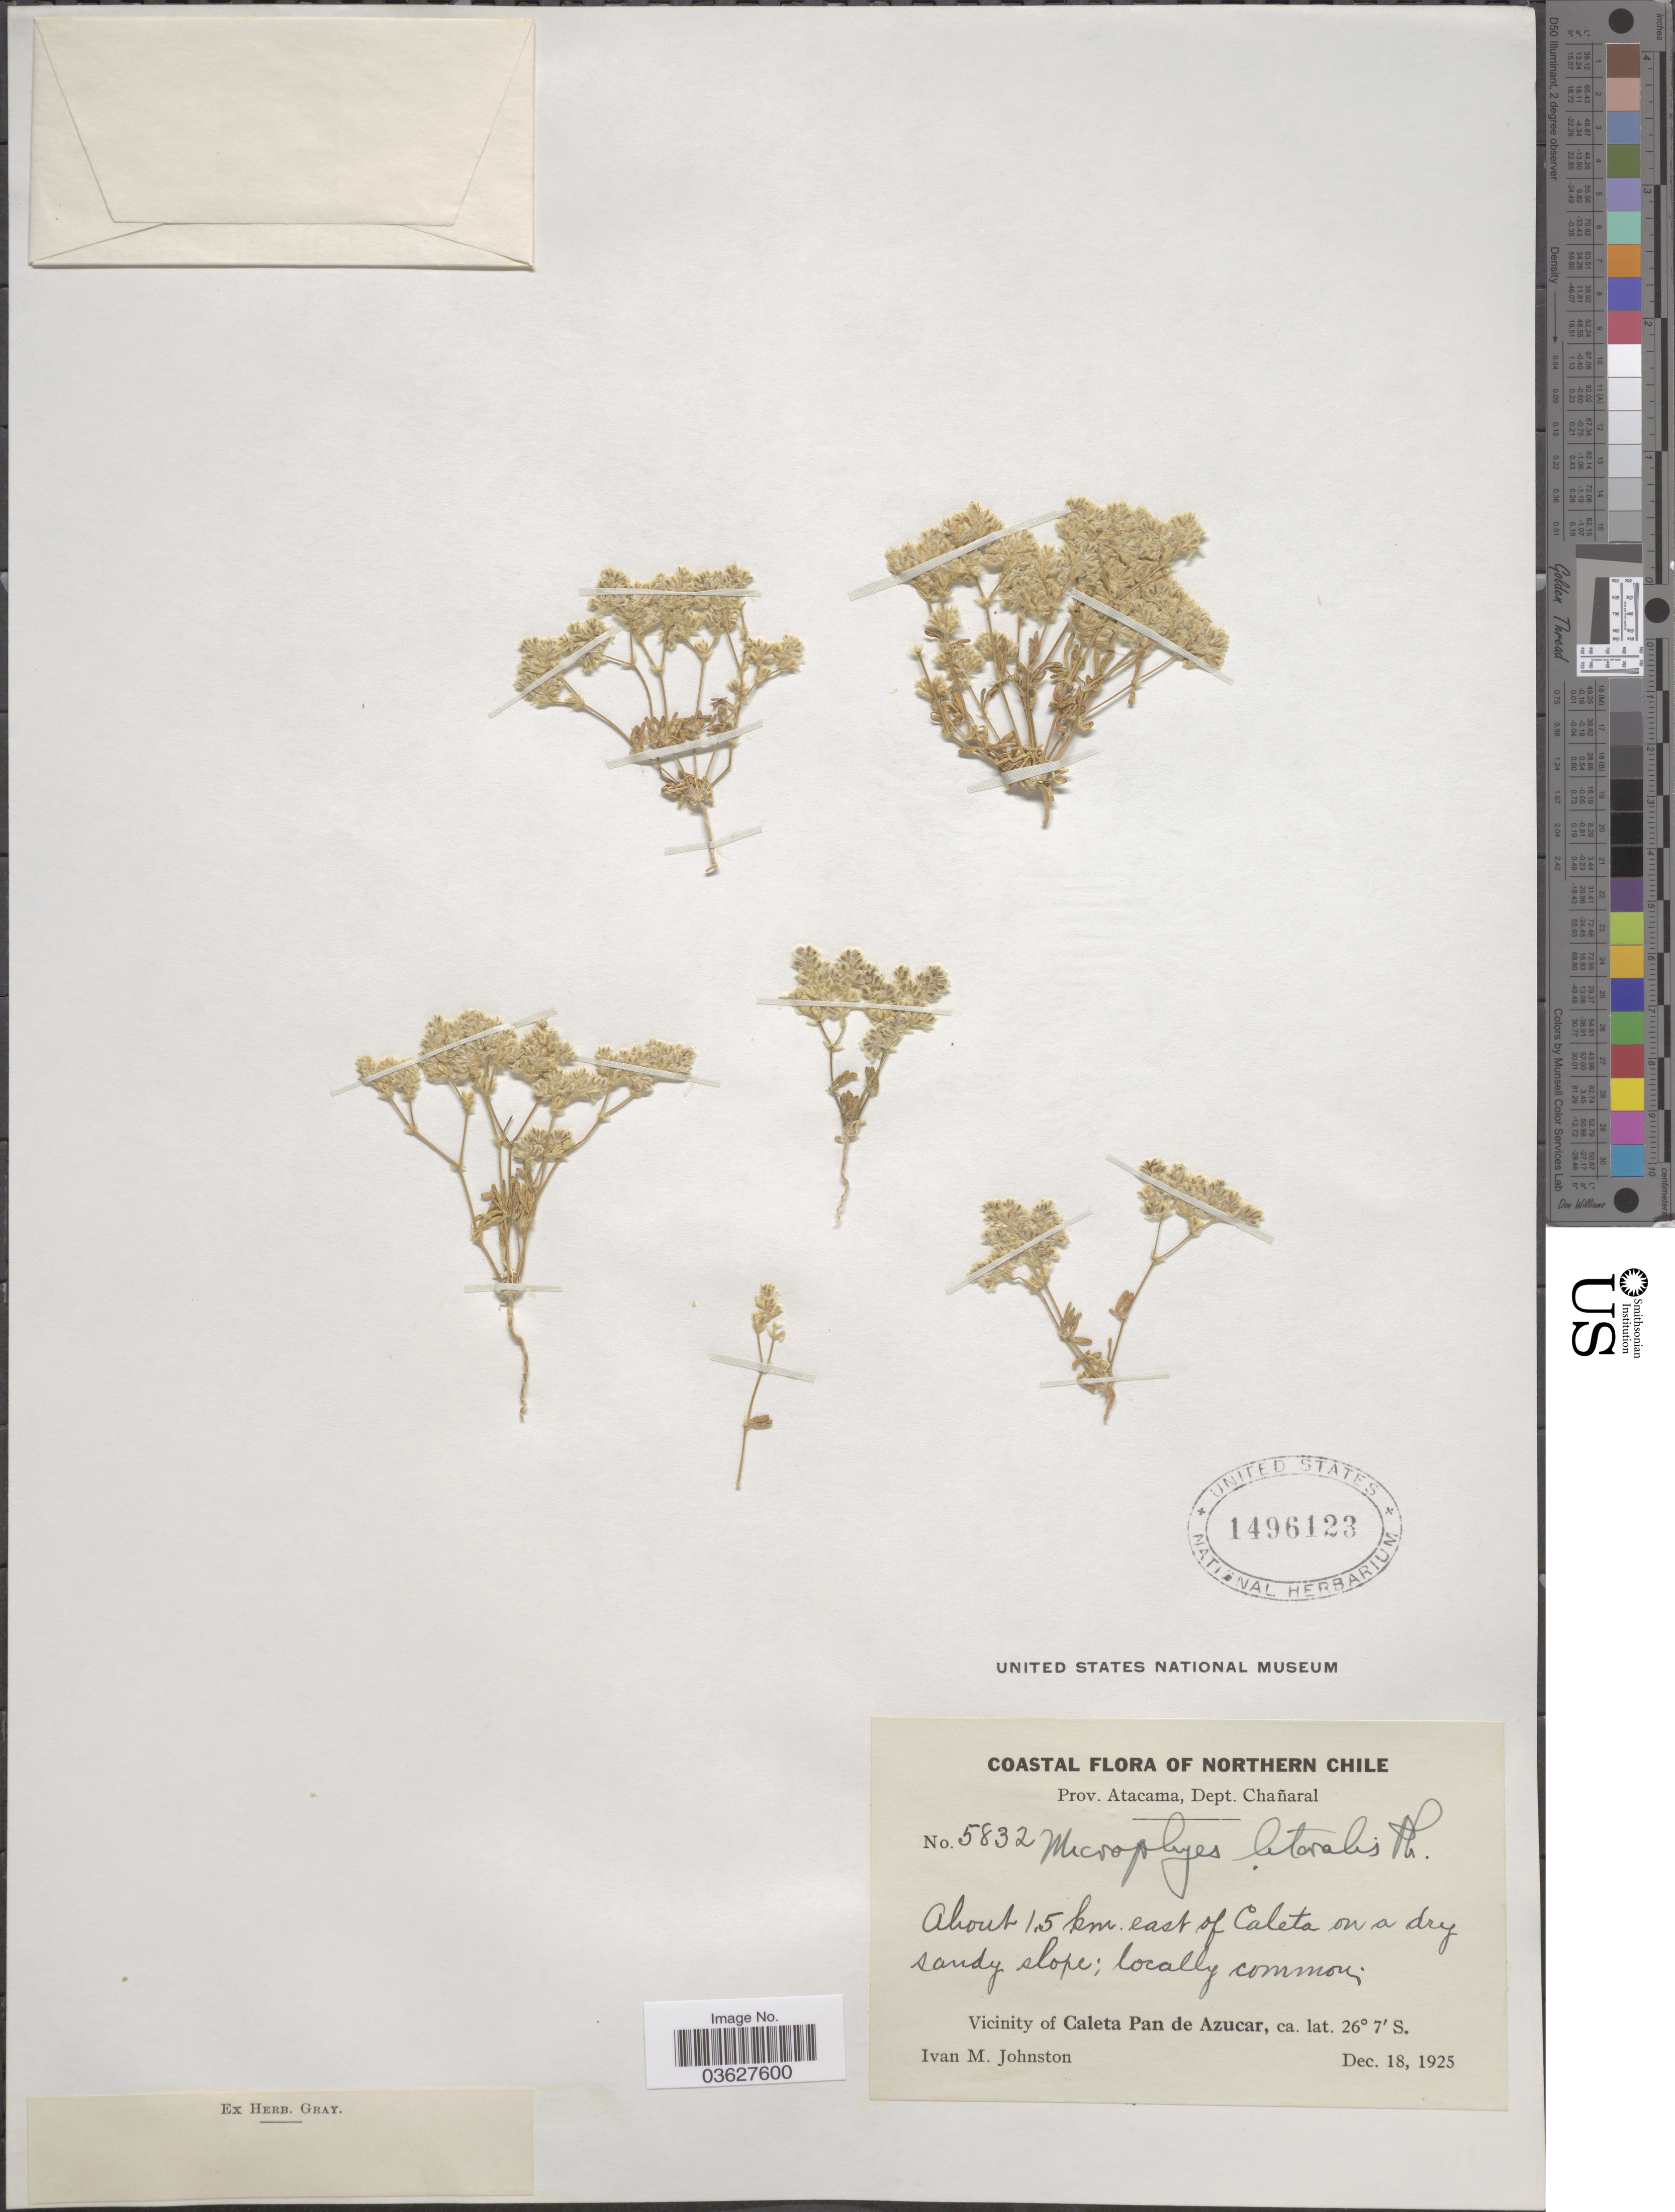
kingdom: Plantae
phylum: Tracheophyta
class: Magnoliopsida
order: Caryophyllales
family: Caryophyllaceae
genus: Microphyes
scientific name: Microphyes litoralis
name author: Phil.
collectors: I.M. Johnston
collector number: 5832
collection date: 1925-12-18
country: Chile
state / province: Atacama (III)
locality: Northern Chile. Prov. Atacama, Dept. Chañaral. About 1.5 km. east of Caleta on a dry sandy slope. Vicinity of Caleta Pan de Azucar.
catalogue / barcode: US 1496123